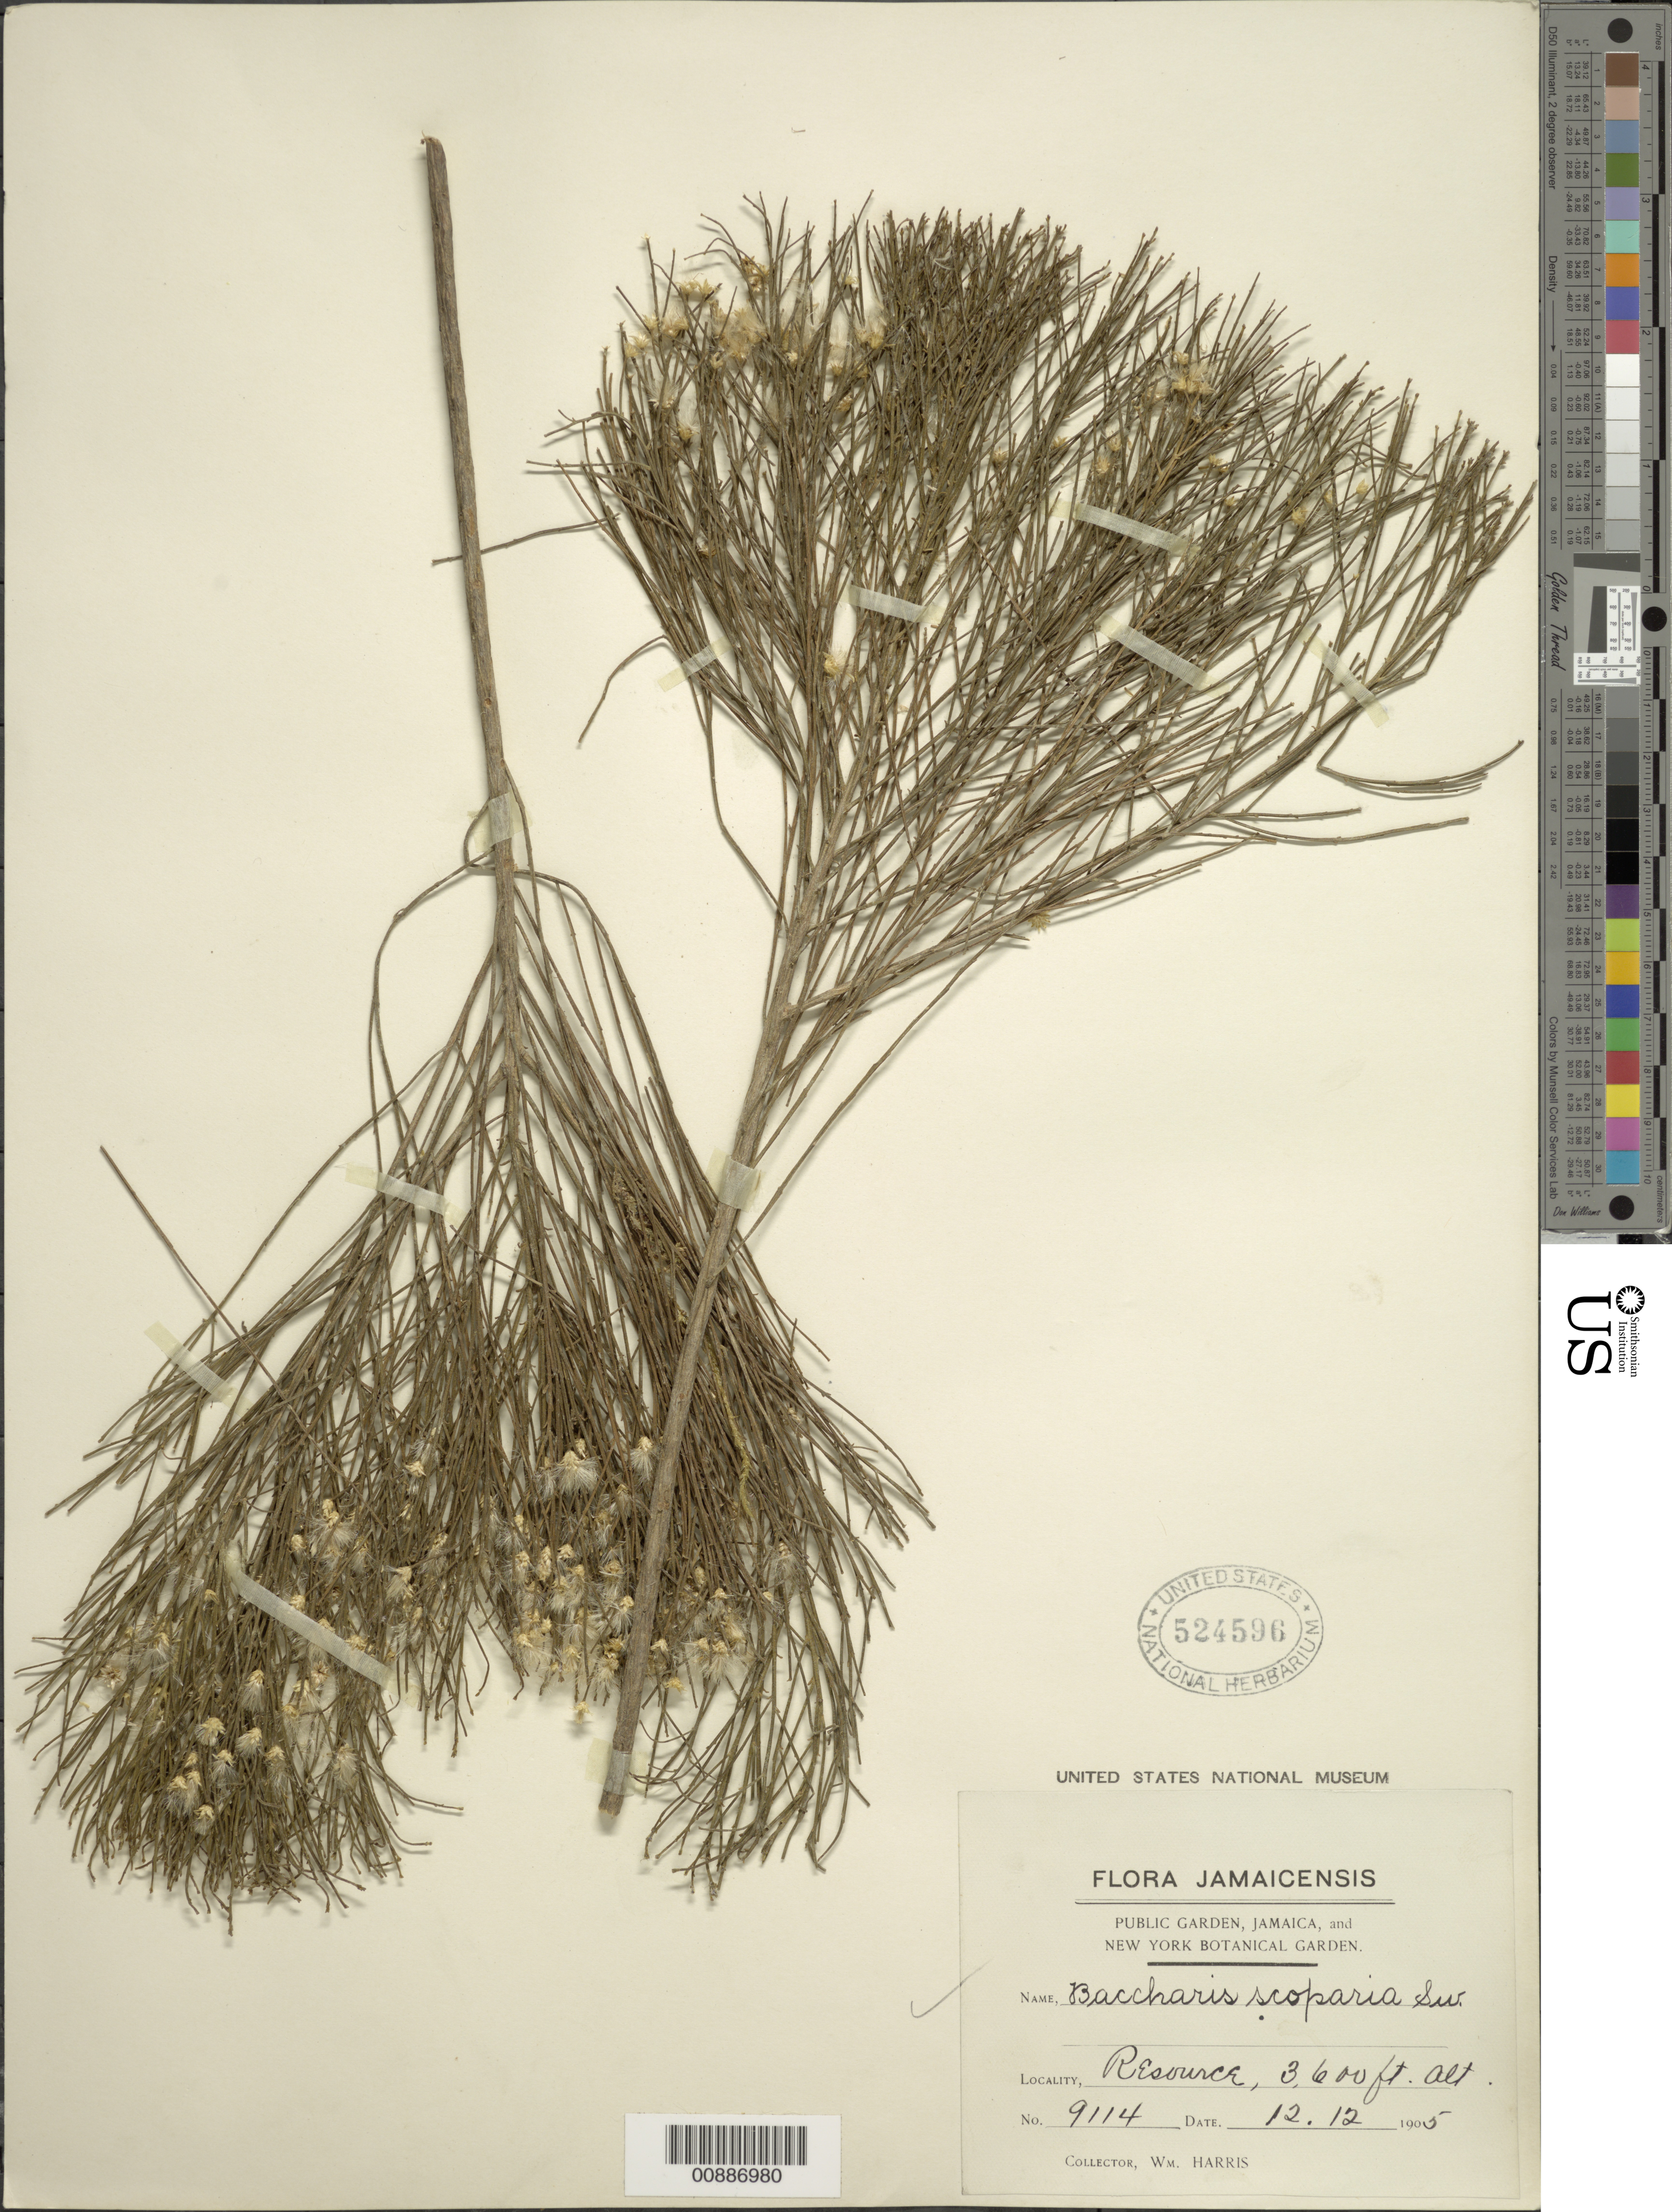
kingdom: Plantae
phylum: Tracheophyta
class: Magnoliopsida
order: Asterales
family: Asteraceae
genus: Baccharis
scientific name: Baccharis scoparia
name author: (L.) Sw.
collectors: W. H. Harris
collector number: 9114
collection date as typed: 12 Dec 1905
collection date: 1905-12-12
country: Jamaica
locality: Resource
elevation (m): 1097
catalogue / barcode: US 524596